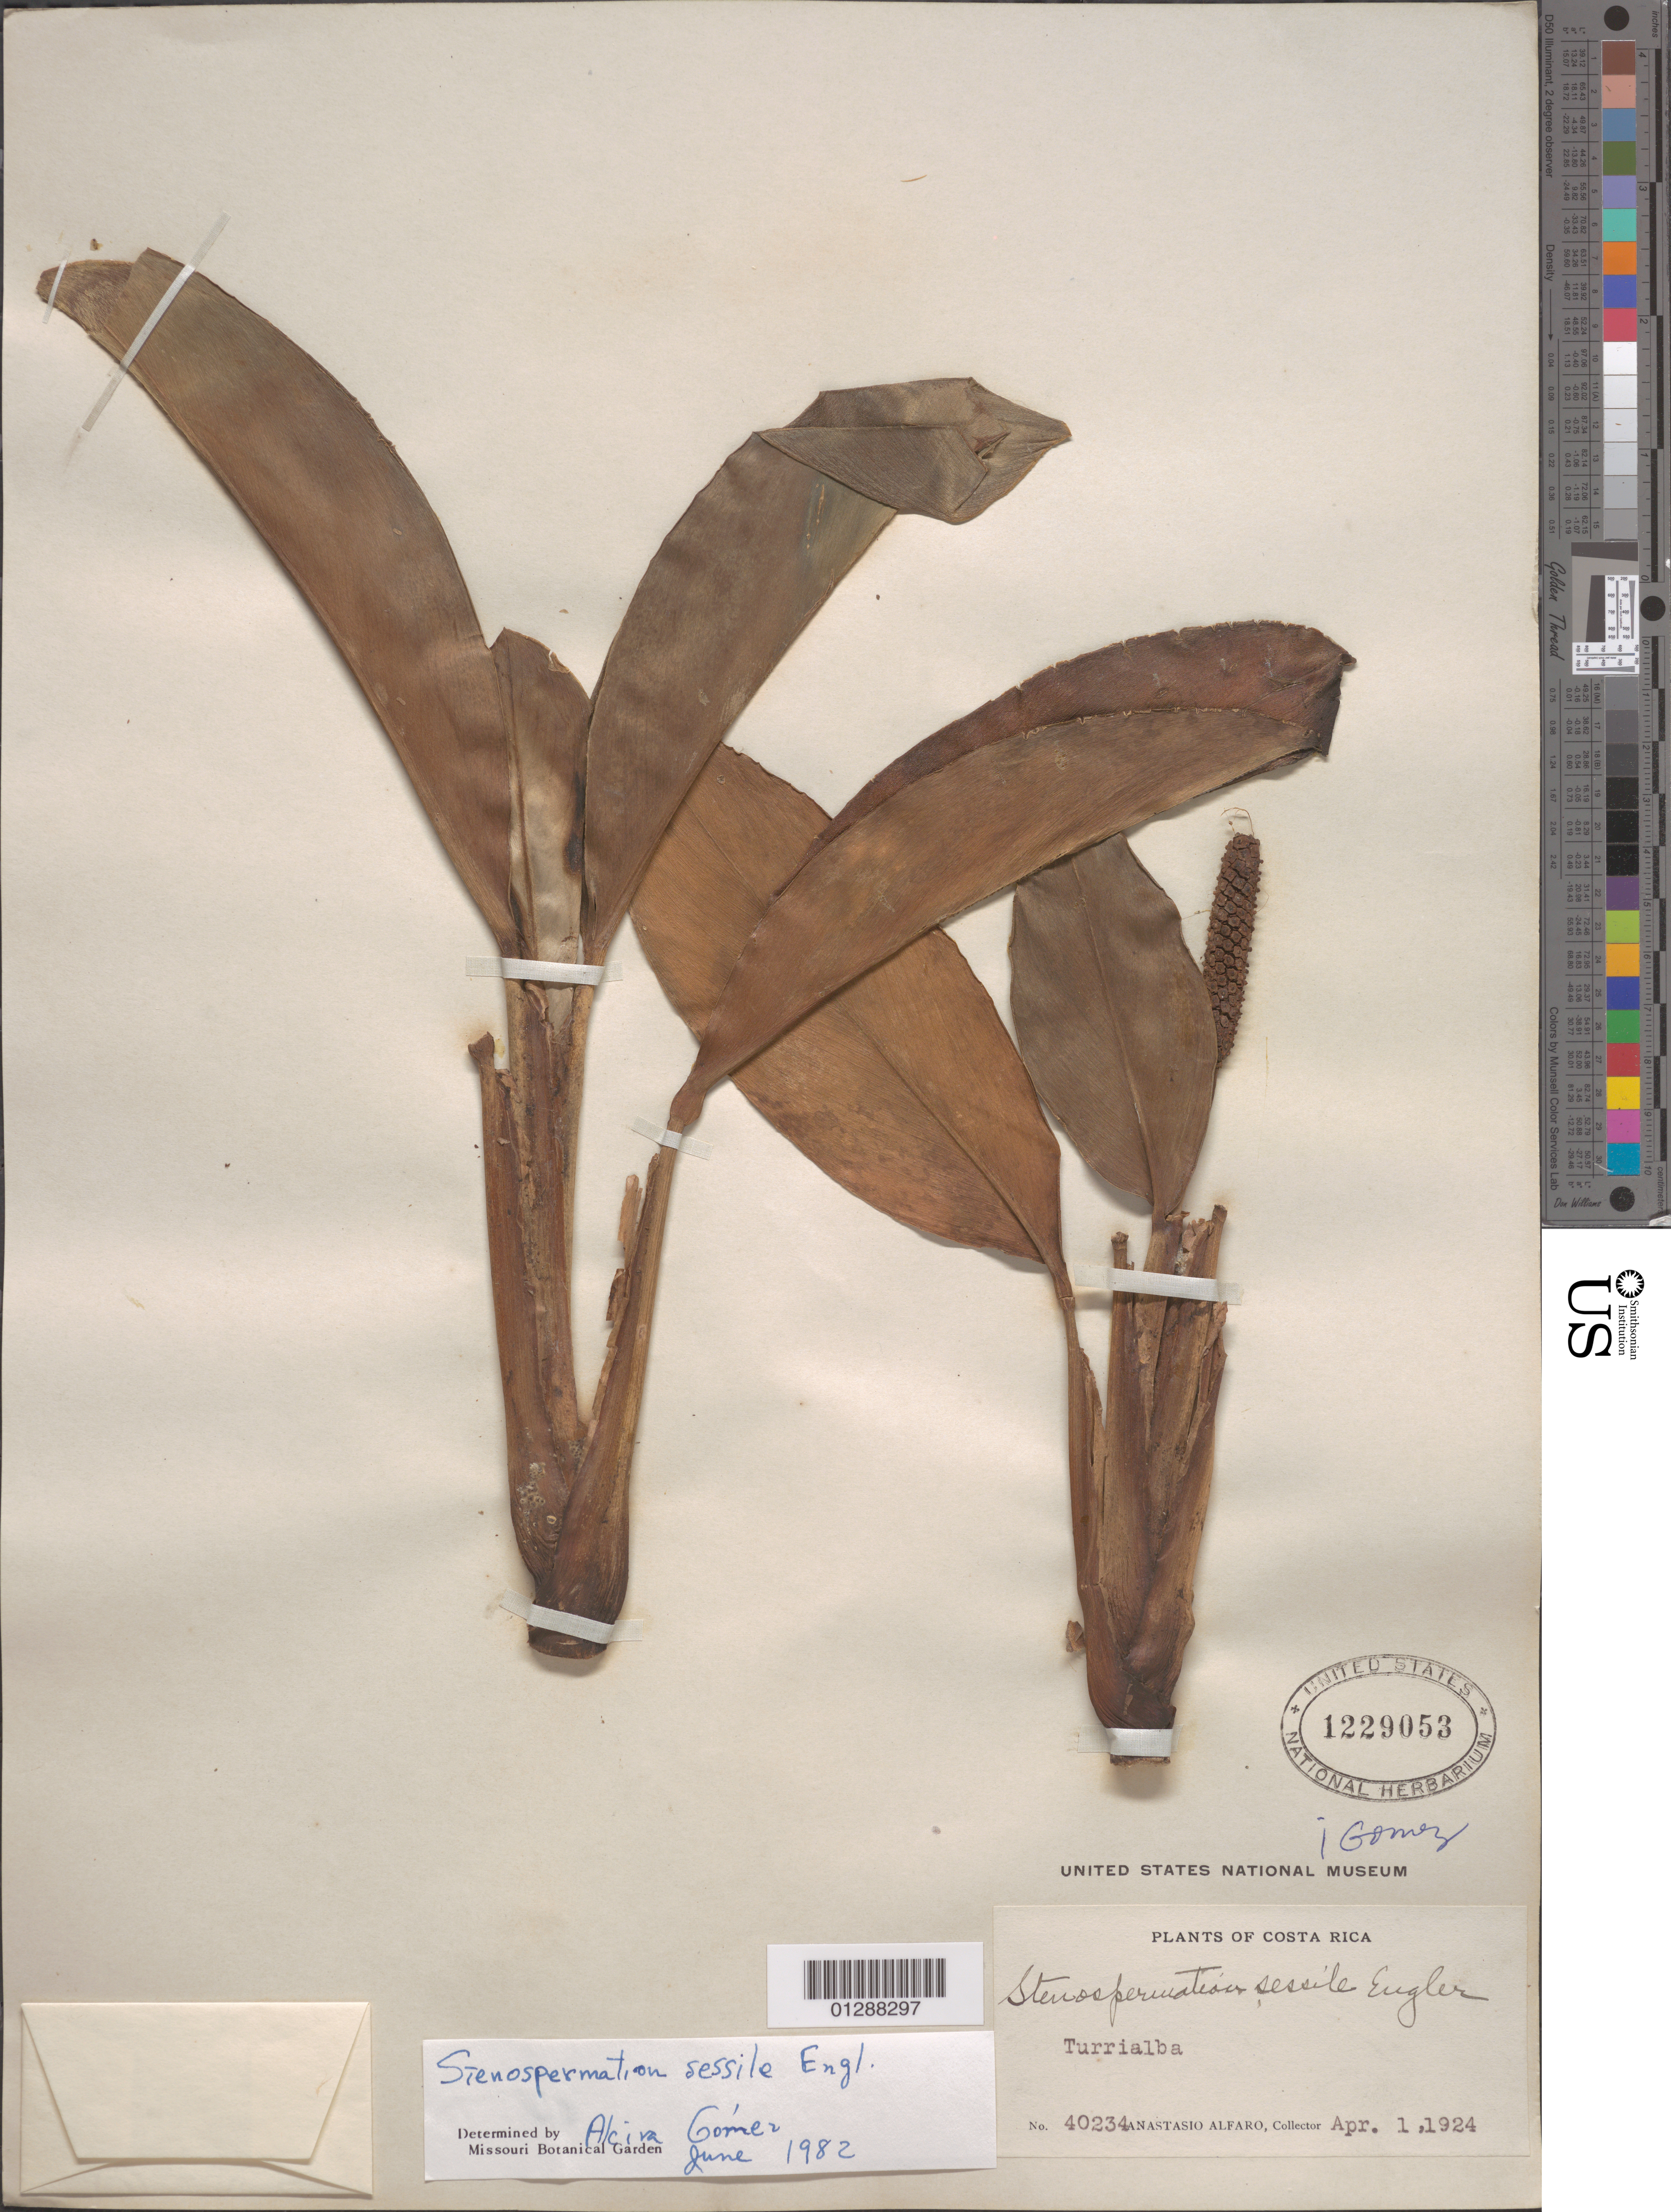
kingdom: Plantae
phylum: Tracheophyta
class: Liliopsida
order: Alismatales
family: Araceae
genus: Stenospermation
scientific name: Stenospermation sessile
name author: Engl.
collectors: A. Alfaro Gonzalez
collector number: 40234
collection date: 1924-04-01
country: Costa Rica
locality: Turrialba.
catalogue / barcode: US 1229053